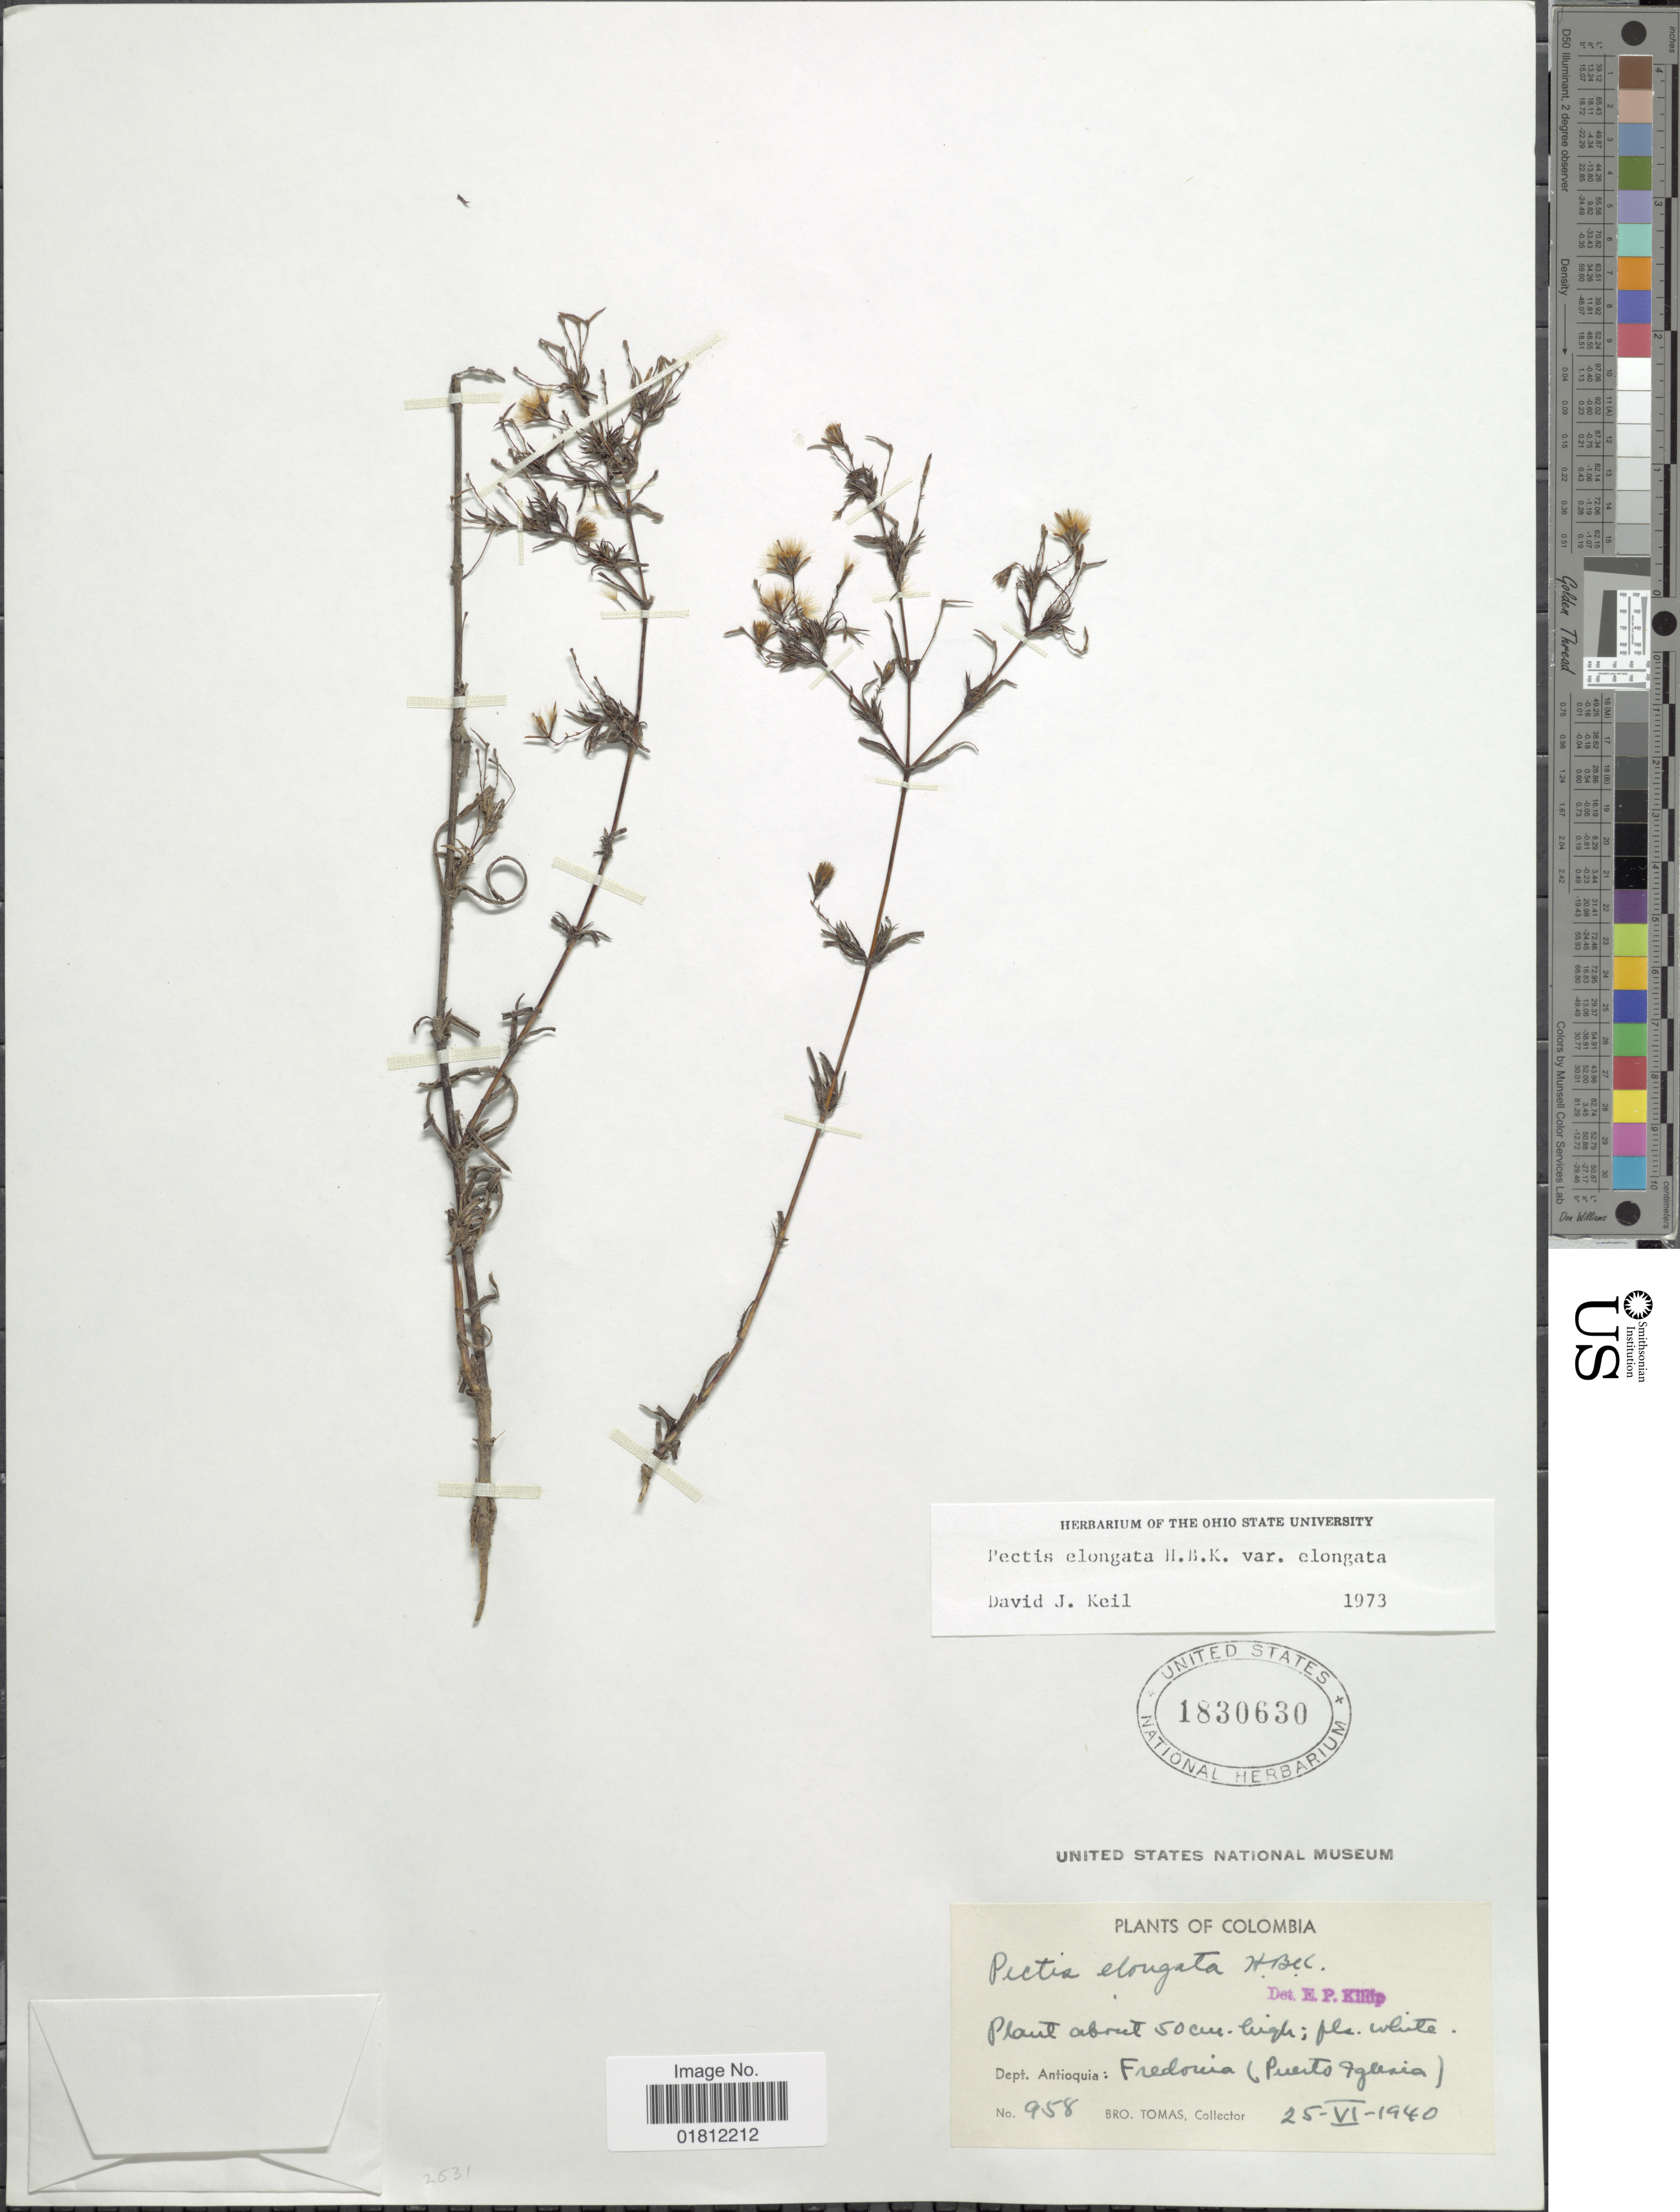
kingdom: Plantae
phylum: Tracheophyta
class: Magnoliopsida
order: Asterales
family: Asteraceae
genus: Pectis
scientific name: Pectis elongata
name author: Kunth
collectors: B. Tomas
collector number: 958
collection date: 1940-06-25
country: Colombia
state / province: Antioquia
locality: Dept. Antioquia: Fredonia (Puerto Iglesia).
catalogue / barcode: US 1830630